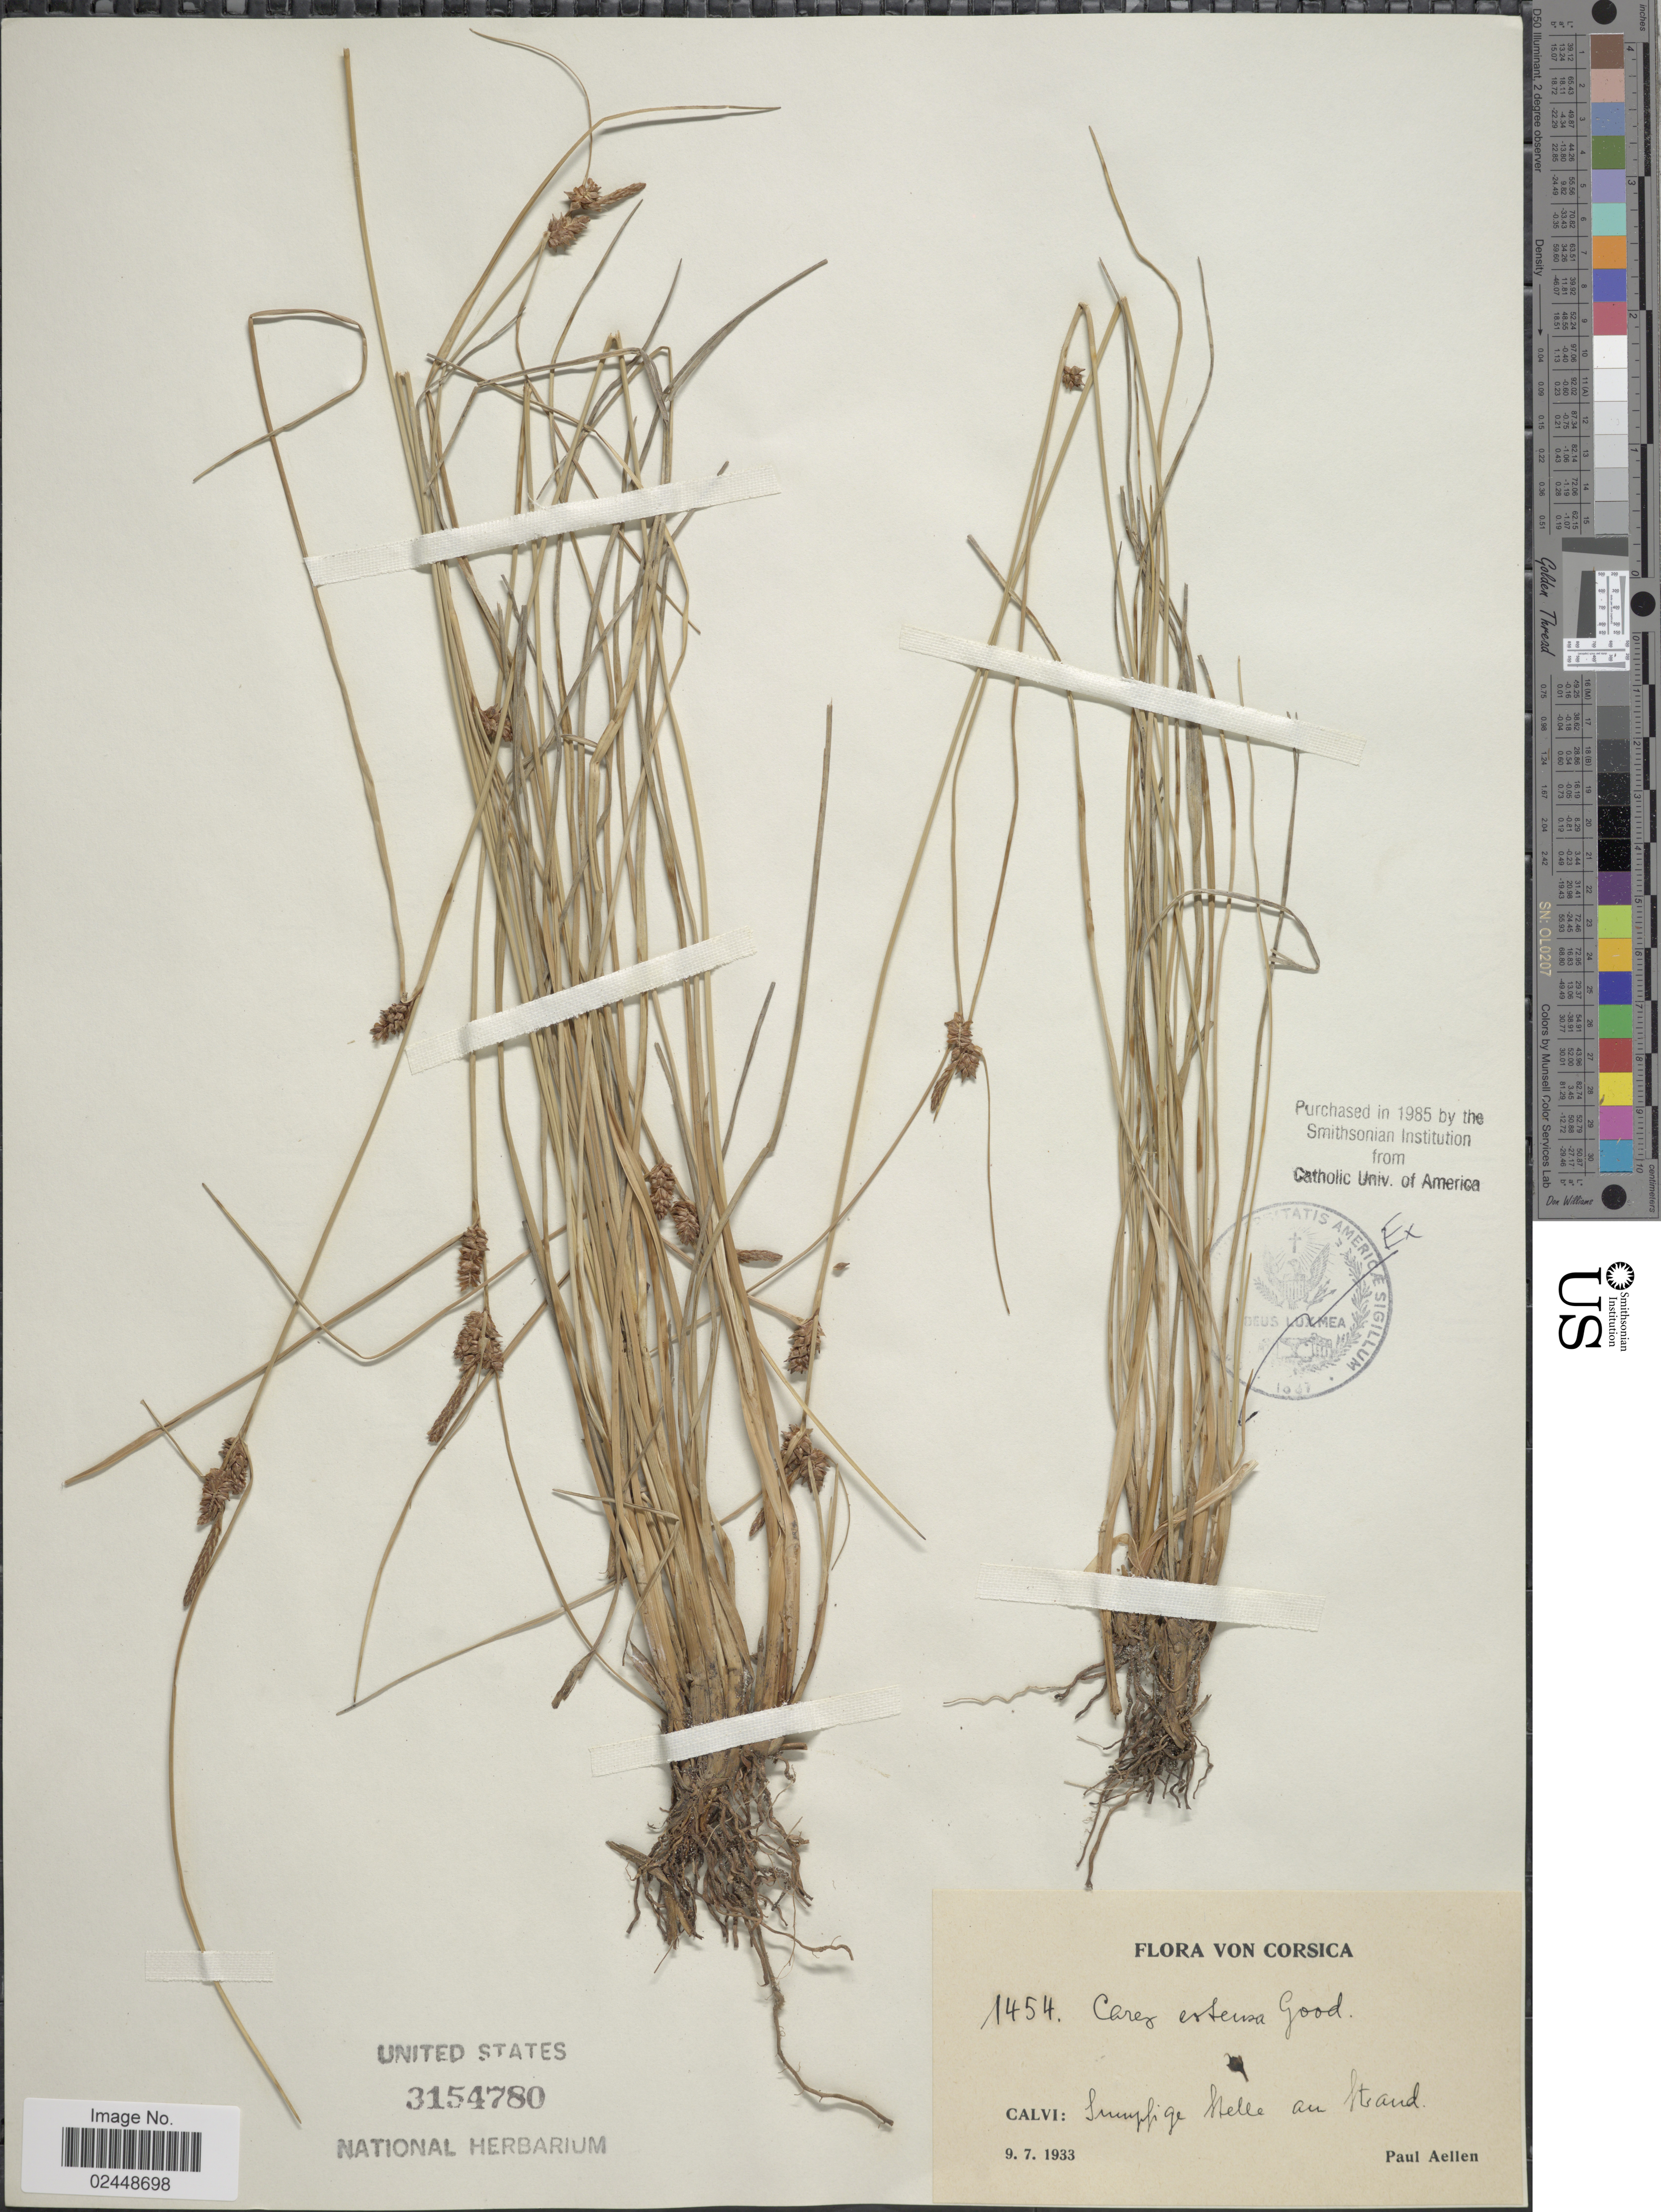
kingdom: Plantae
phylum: Tracheophyta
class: Liliopsida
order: Poales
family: Cyperaceae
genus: Carex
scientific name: Carex extensa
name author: Gooden.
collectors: P. Aellen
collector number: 1454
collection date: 1933-07-09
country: France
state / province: Corsica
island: Corse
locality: Calvi: Sumpfige Hella au Strand [interpreted]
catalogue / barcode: US 3154780